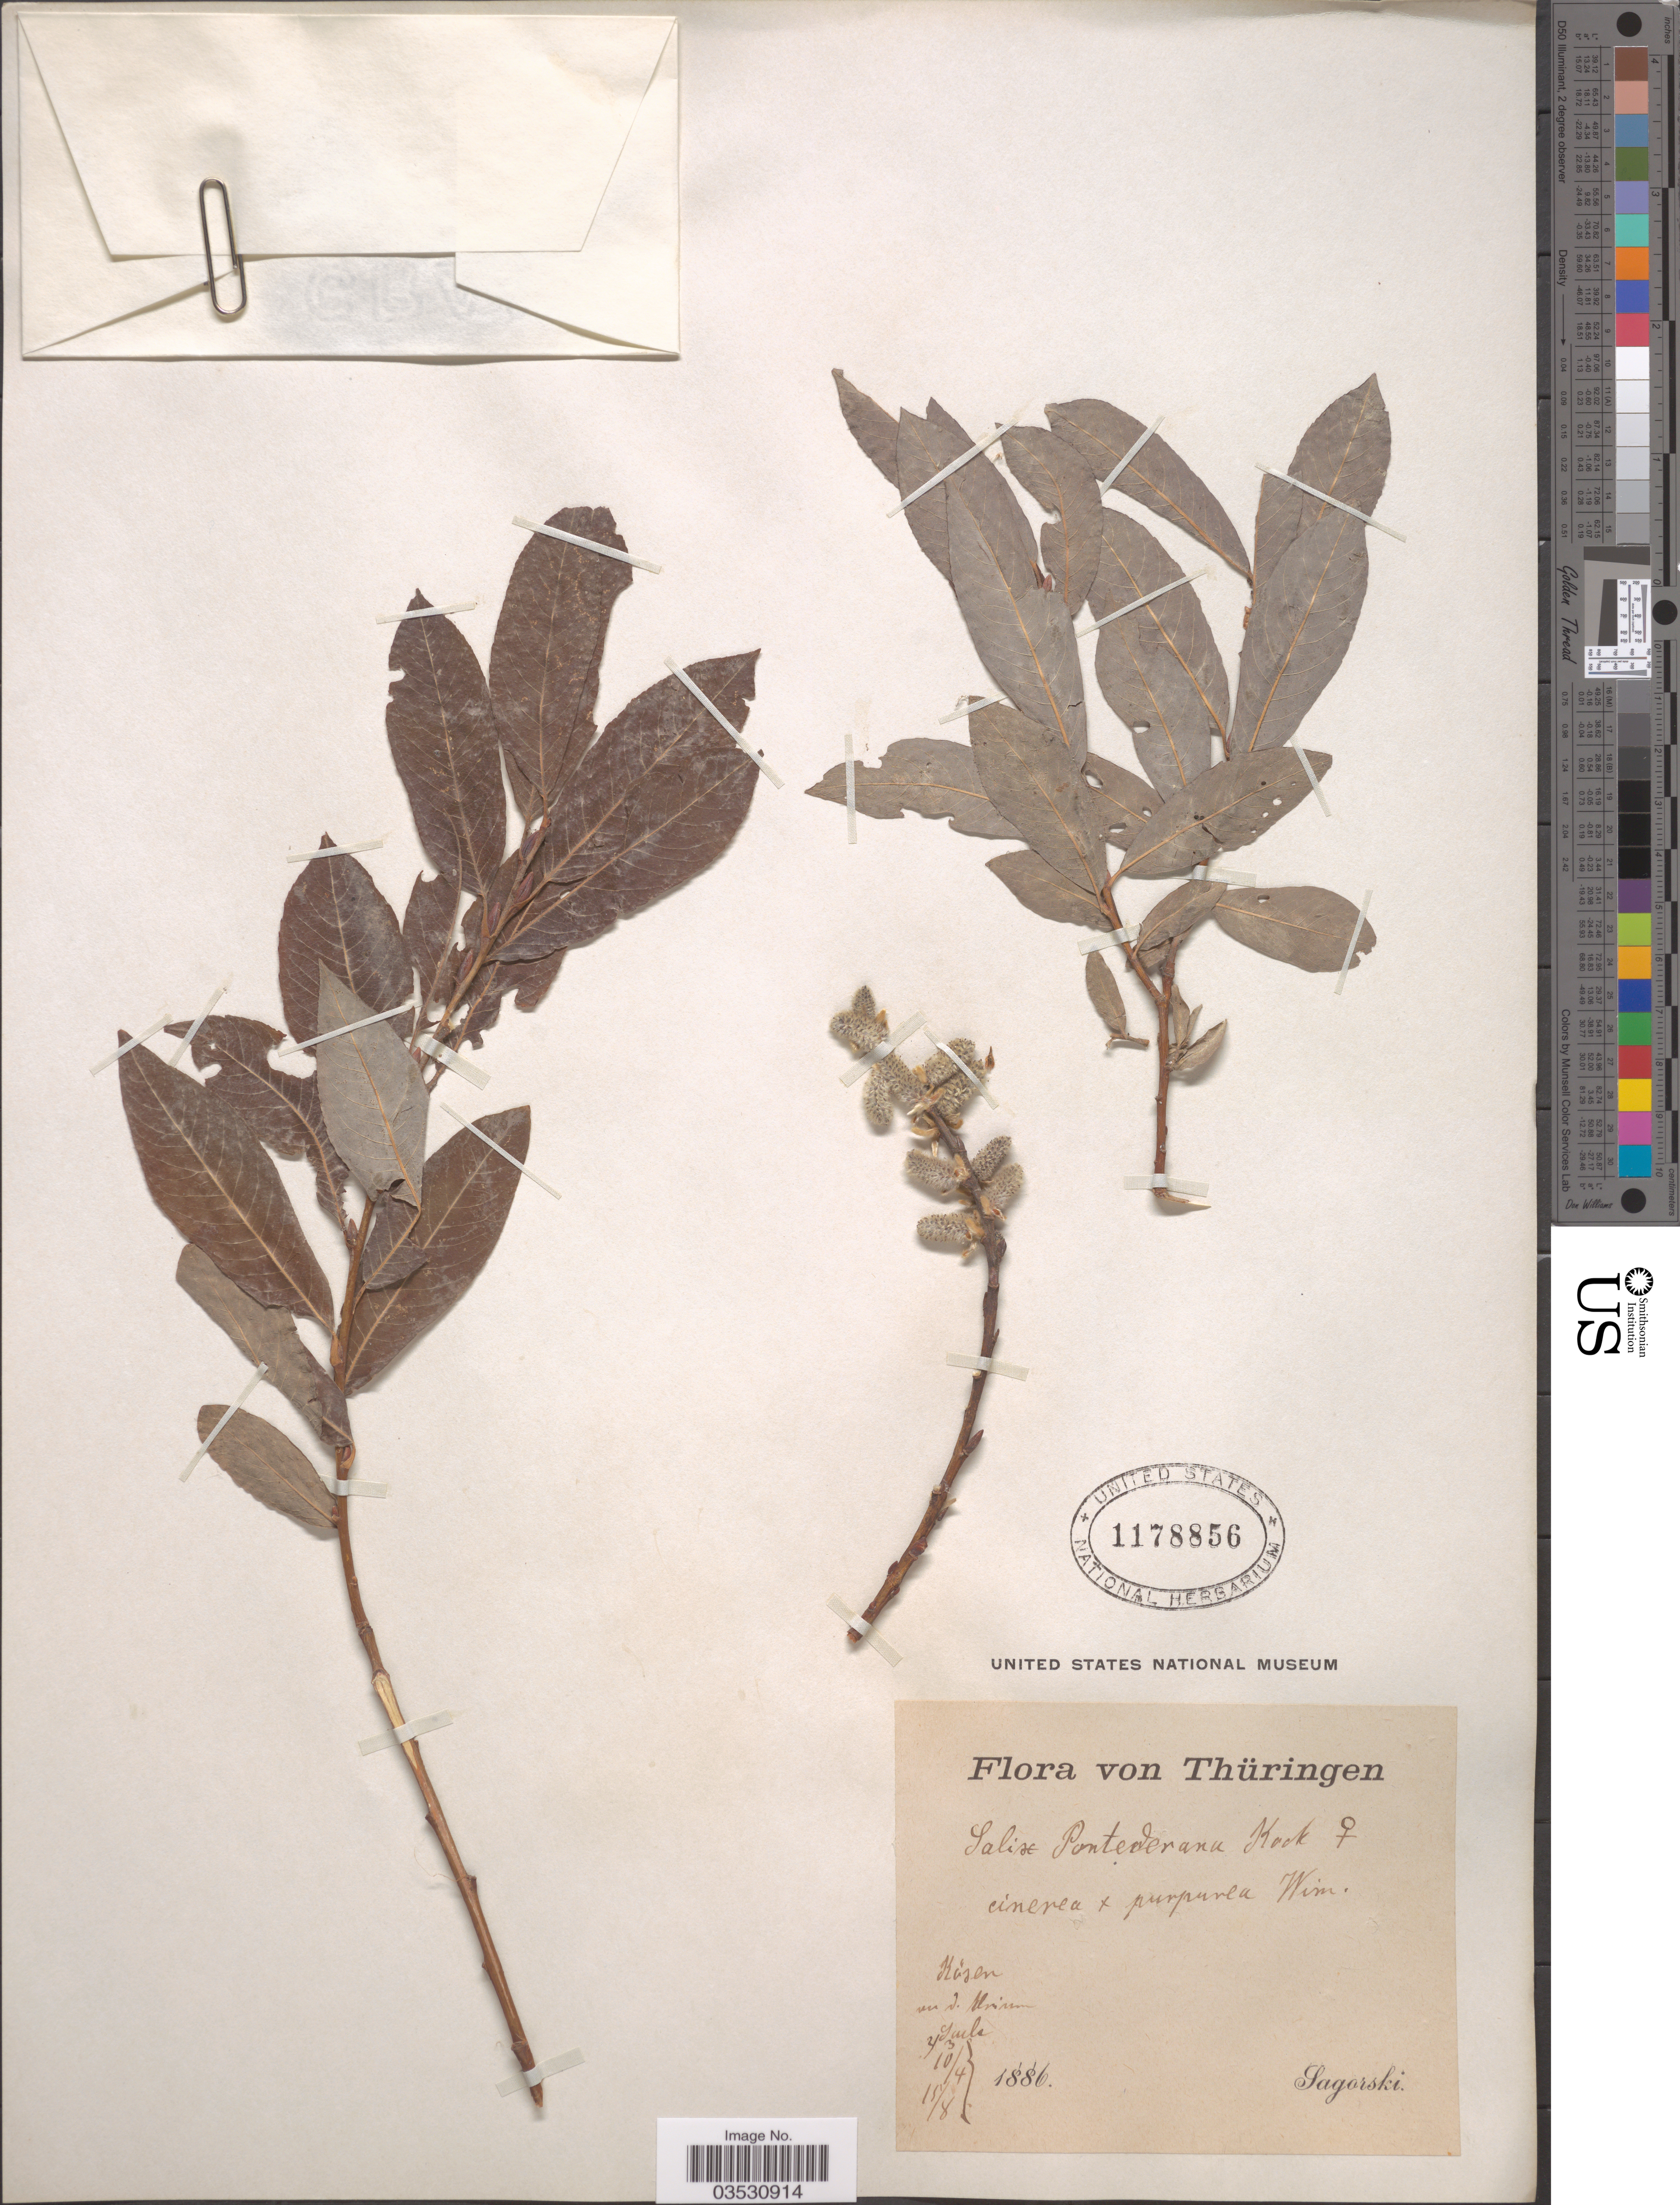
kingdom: Plantae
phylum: Tracheophyta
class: Magnoliopsida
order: Malpighiales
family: Salicaceae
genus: Salix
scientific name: Salix pontederana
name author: Willd.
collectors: -. Sagorski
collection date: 1886-03-02/1886-08-15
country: Germany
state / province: Thuringia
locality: Käsen ver d. Elrisum. [interpreted]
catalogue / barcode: US 1178856